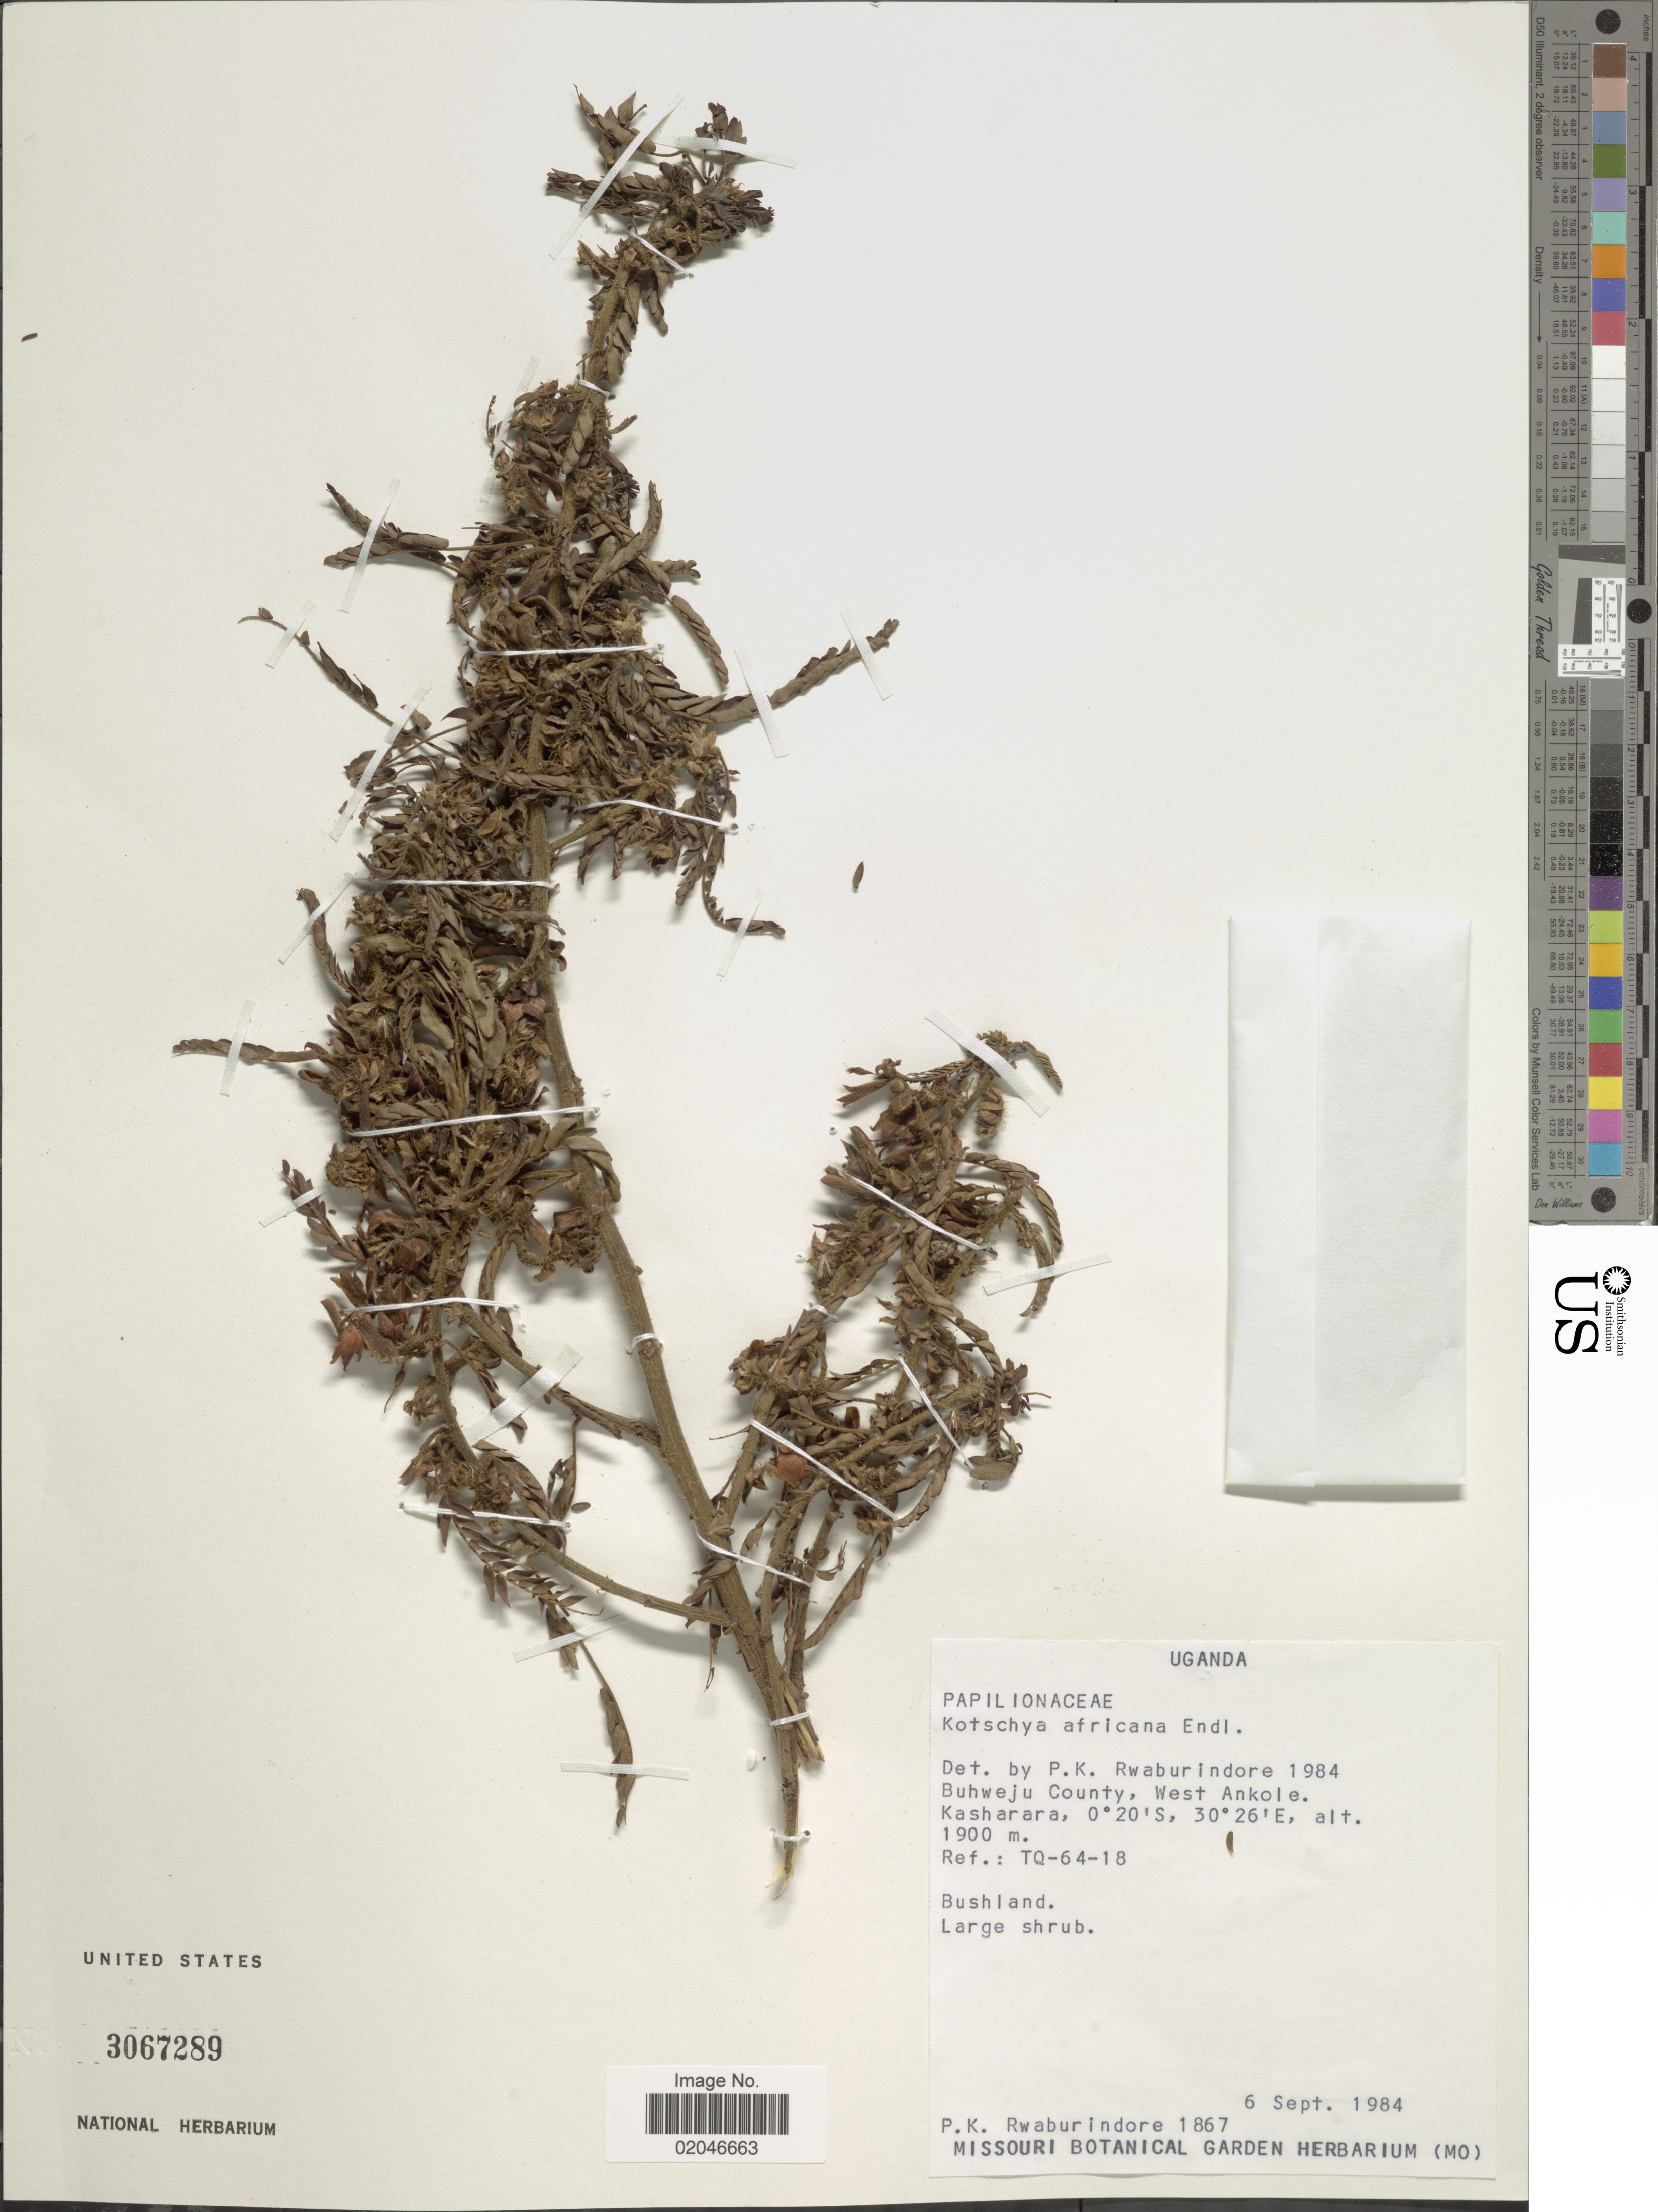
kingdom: Plantae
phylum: Tracheophyta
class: Magnoliopsida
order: Fabales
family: Fabaceae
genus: Kotschya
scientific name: Kotschya africana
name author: Endl.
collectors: P. Rwaburindore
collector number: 1867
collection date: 1984-09-06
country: Uganda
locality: Buhweju County, West Ankole. Kasharara, Ref: TQ-64-18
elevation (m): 1900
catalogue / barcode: US 3067289